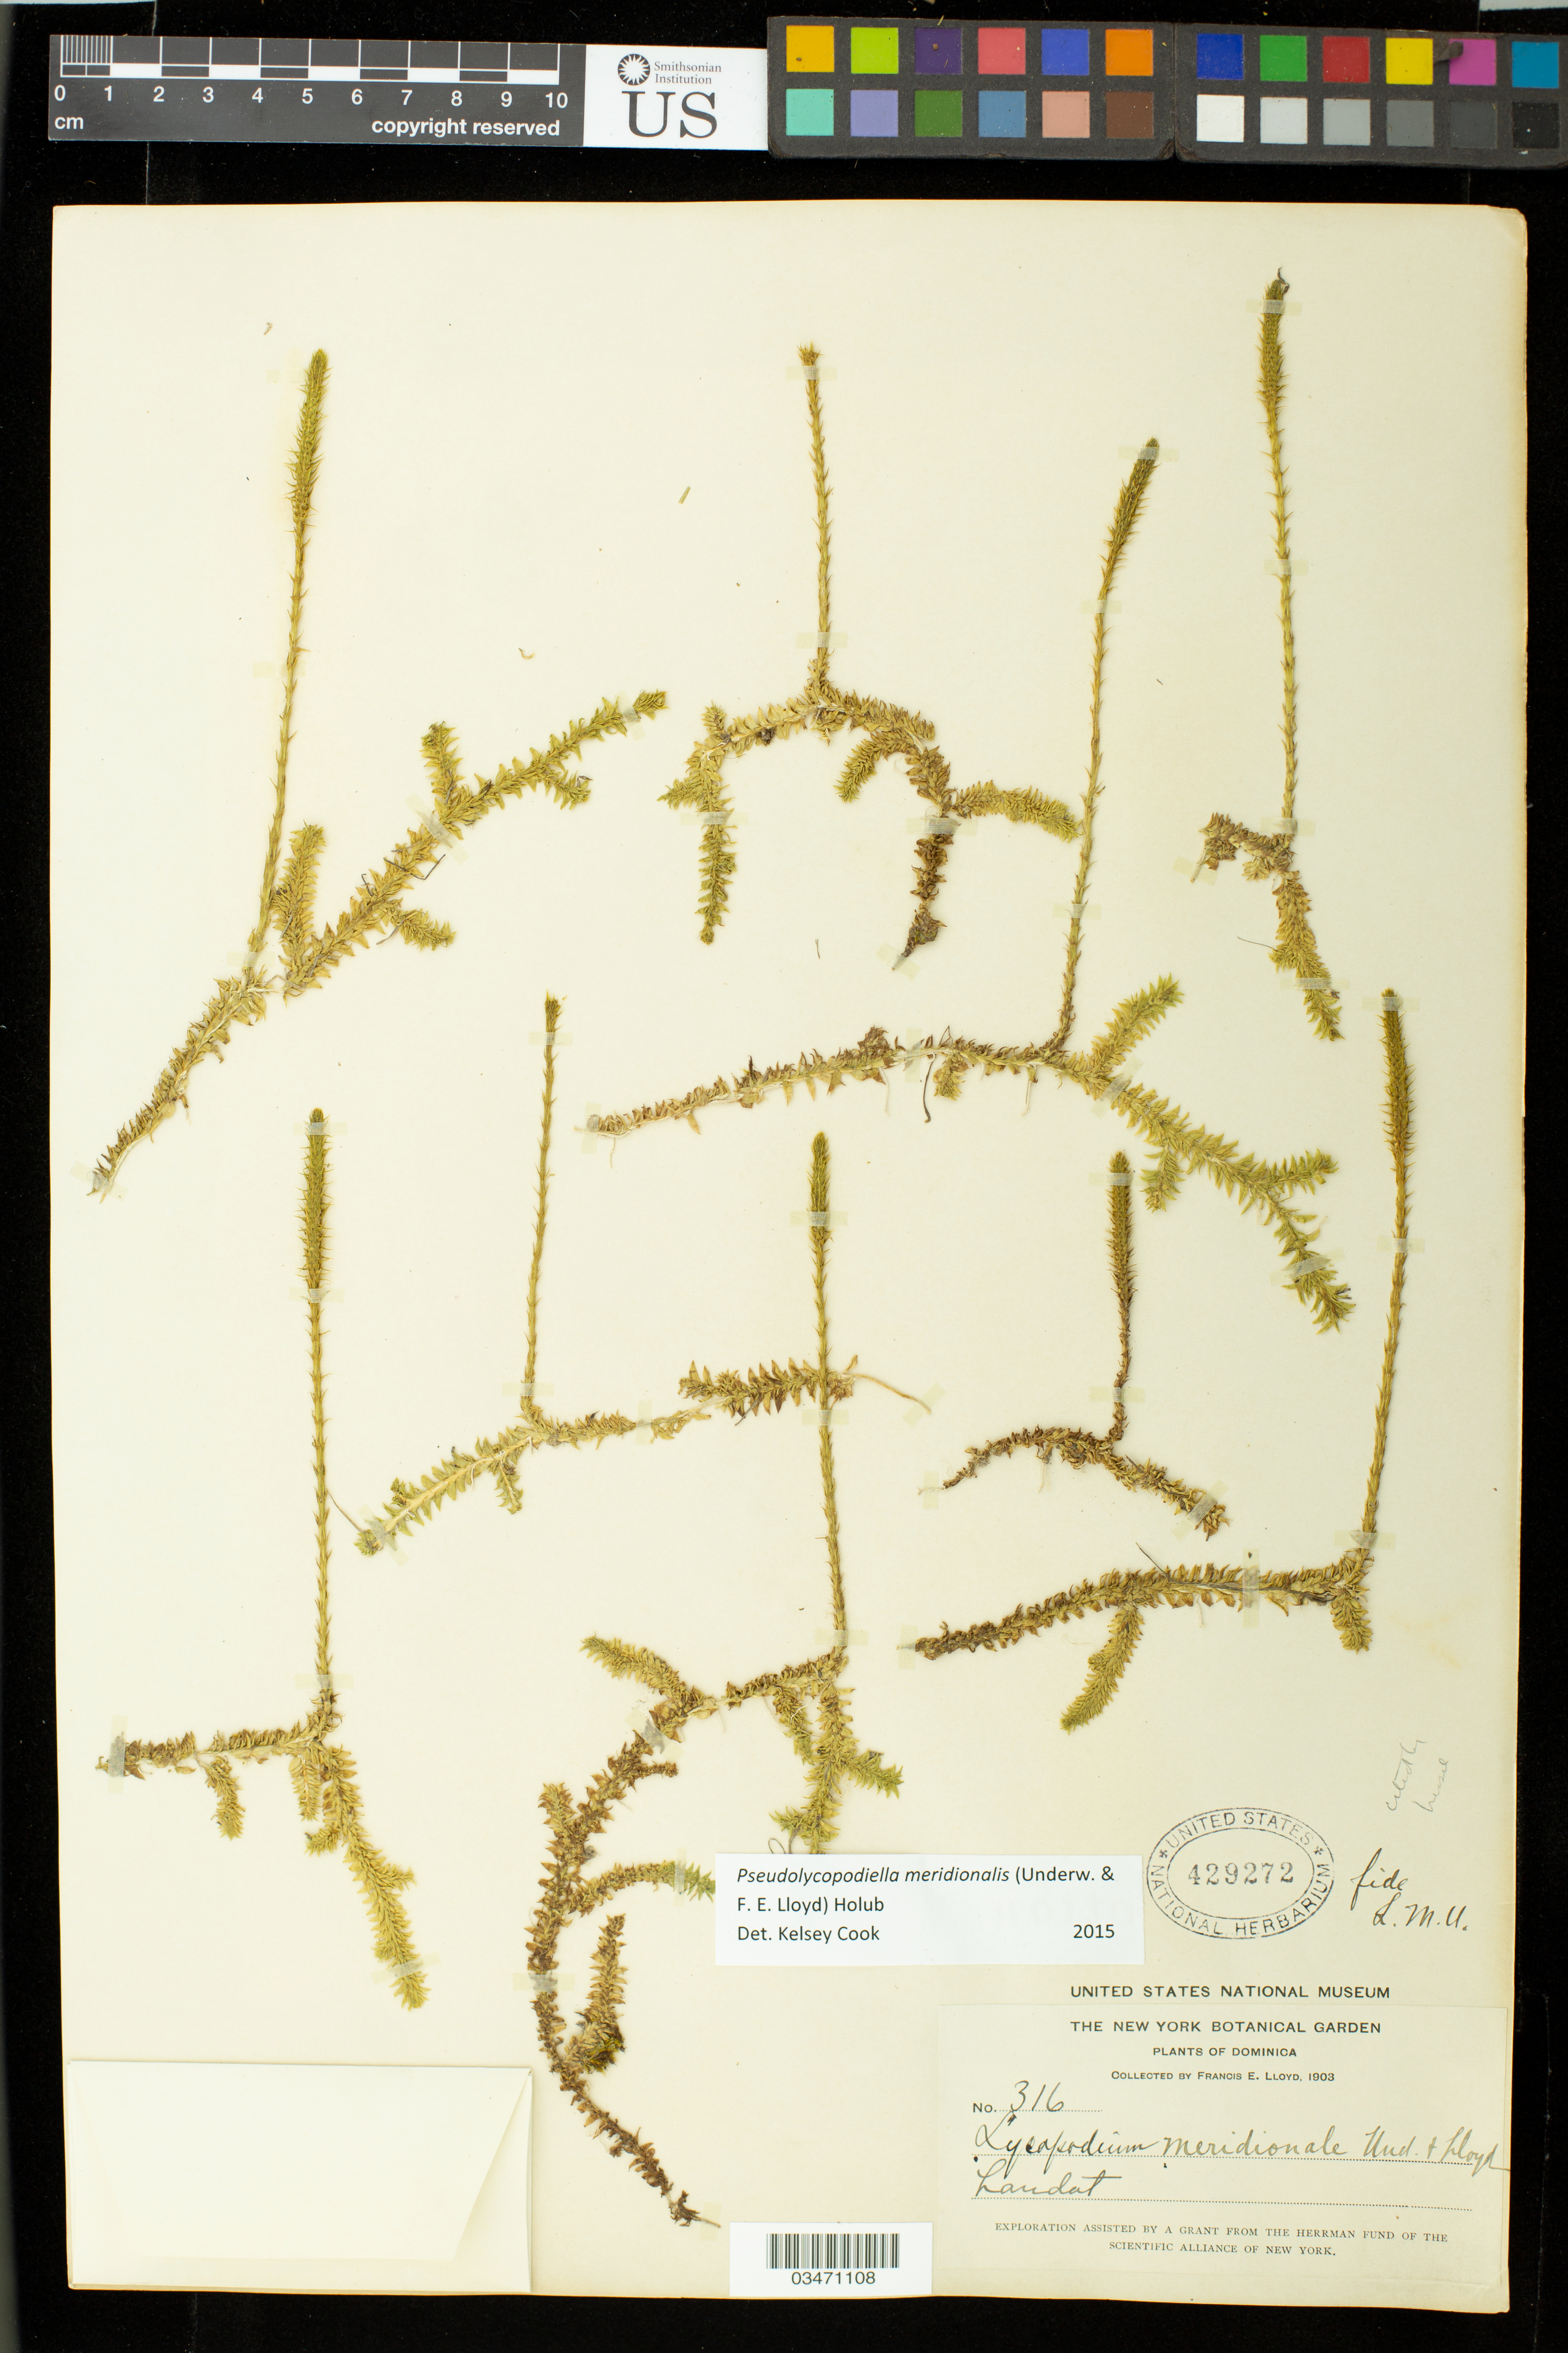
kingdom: Plantae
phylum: Tracheophyta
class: Lycopodiopsida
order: Lycopodiales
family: Lycopodiaceae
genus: Pseudolycopodiella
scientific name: Pseudolycopodiella meridionalis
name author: (Underw. & F.E. Lloyd) Holub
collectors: E. Lloyd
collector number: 316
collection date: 1903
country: Dominica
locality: Laudat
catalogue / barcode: US 429272